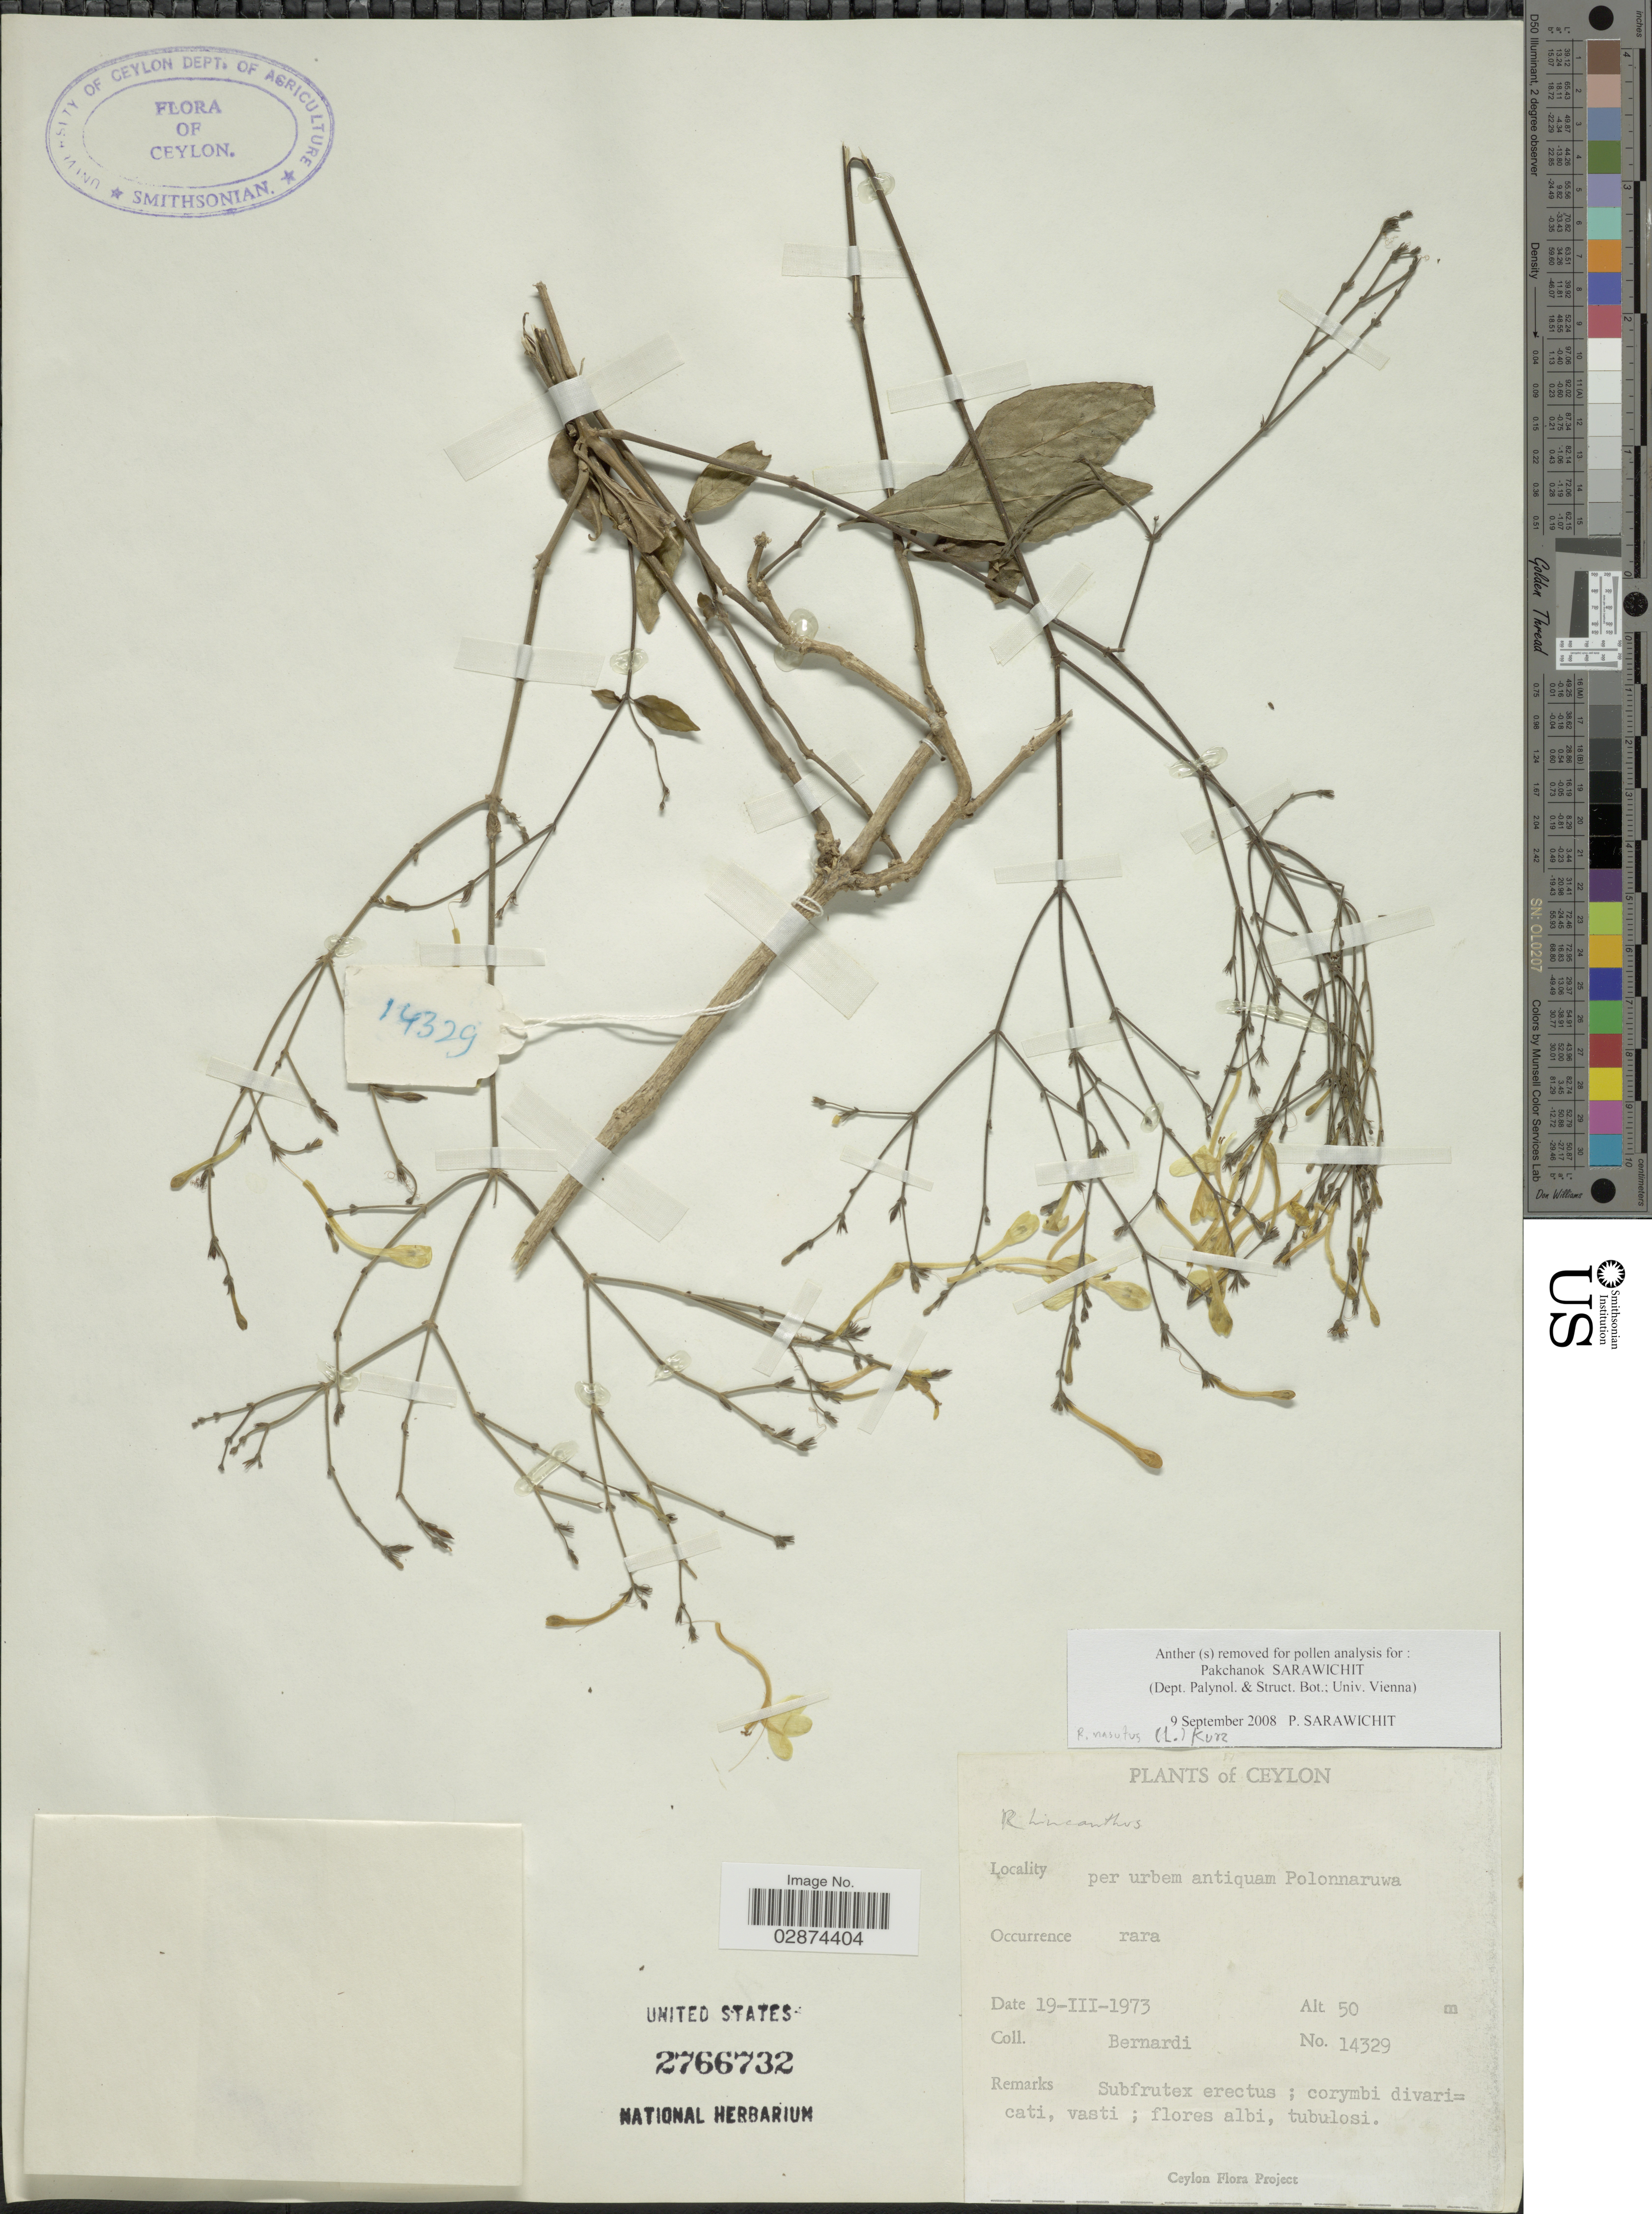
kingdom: Plantae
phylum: Tracheophyta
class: Magnoliopsida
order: Lamiales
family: Acanthaceae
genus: Rhinacanthus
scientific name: Rhinacanthus nasutus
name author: (L.) Kurz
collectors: Bernardi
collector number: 14329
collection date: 1973-03-19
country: Sri Lanka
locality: Ceylon. Per urbem antiquam Polonnaruwa.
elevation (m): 50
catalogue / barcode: US 2766732